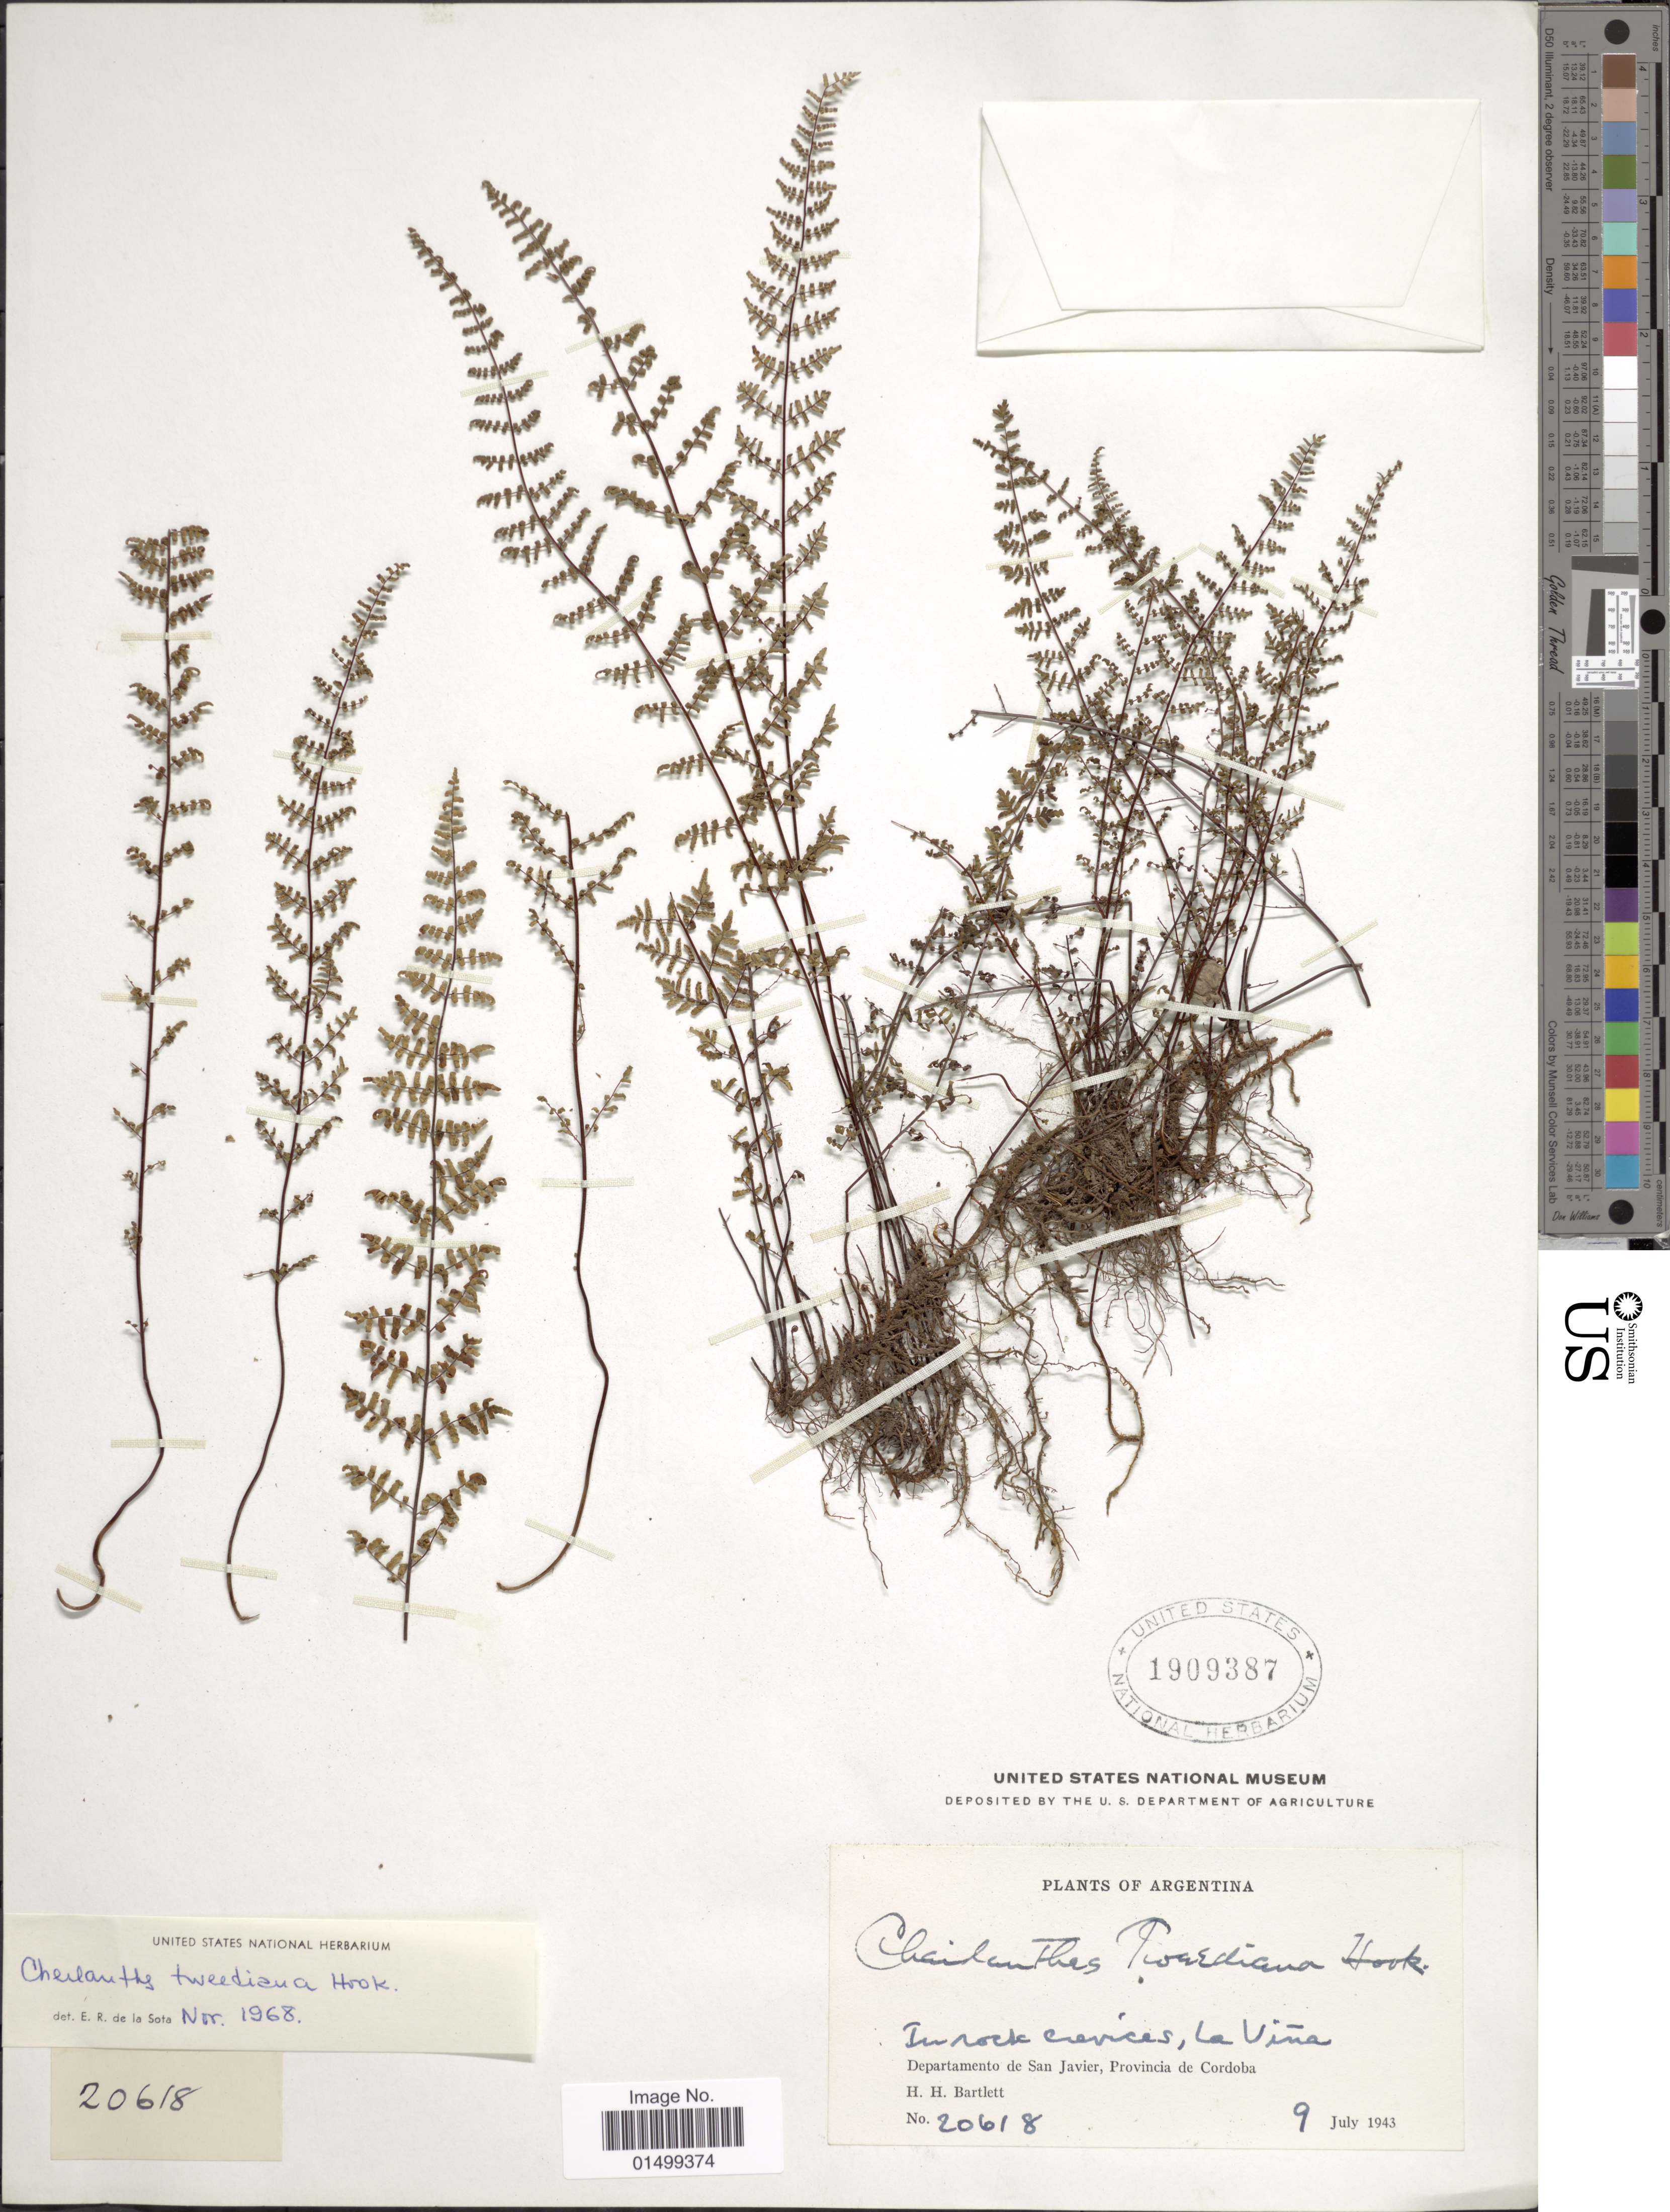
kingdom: Plantae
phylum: Tracheophyta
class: Polypodiopsida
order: Polypodiales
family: Pteridaceae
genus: Cheilanthes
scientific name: Cheilanthes tweediana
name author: Hook.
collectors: H. H. Bartlett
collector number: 20618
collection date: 1943-07-09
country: Argentina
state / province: Cordoba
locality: In rock crevices, La Viña, Departamento de San Javier.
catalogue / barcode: US 1909387